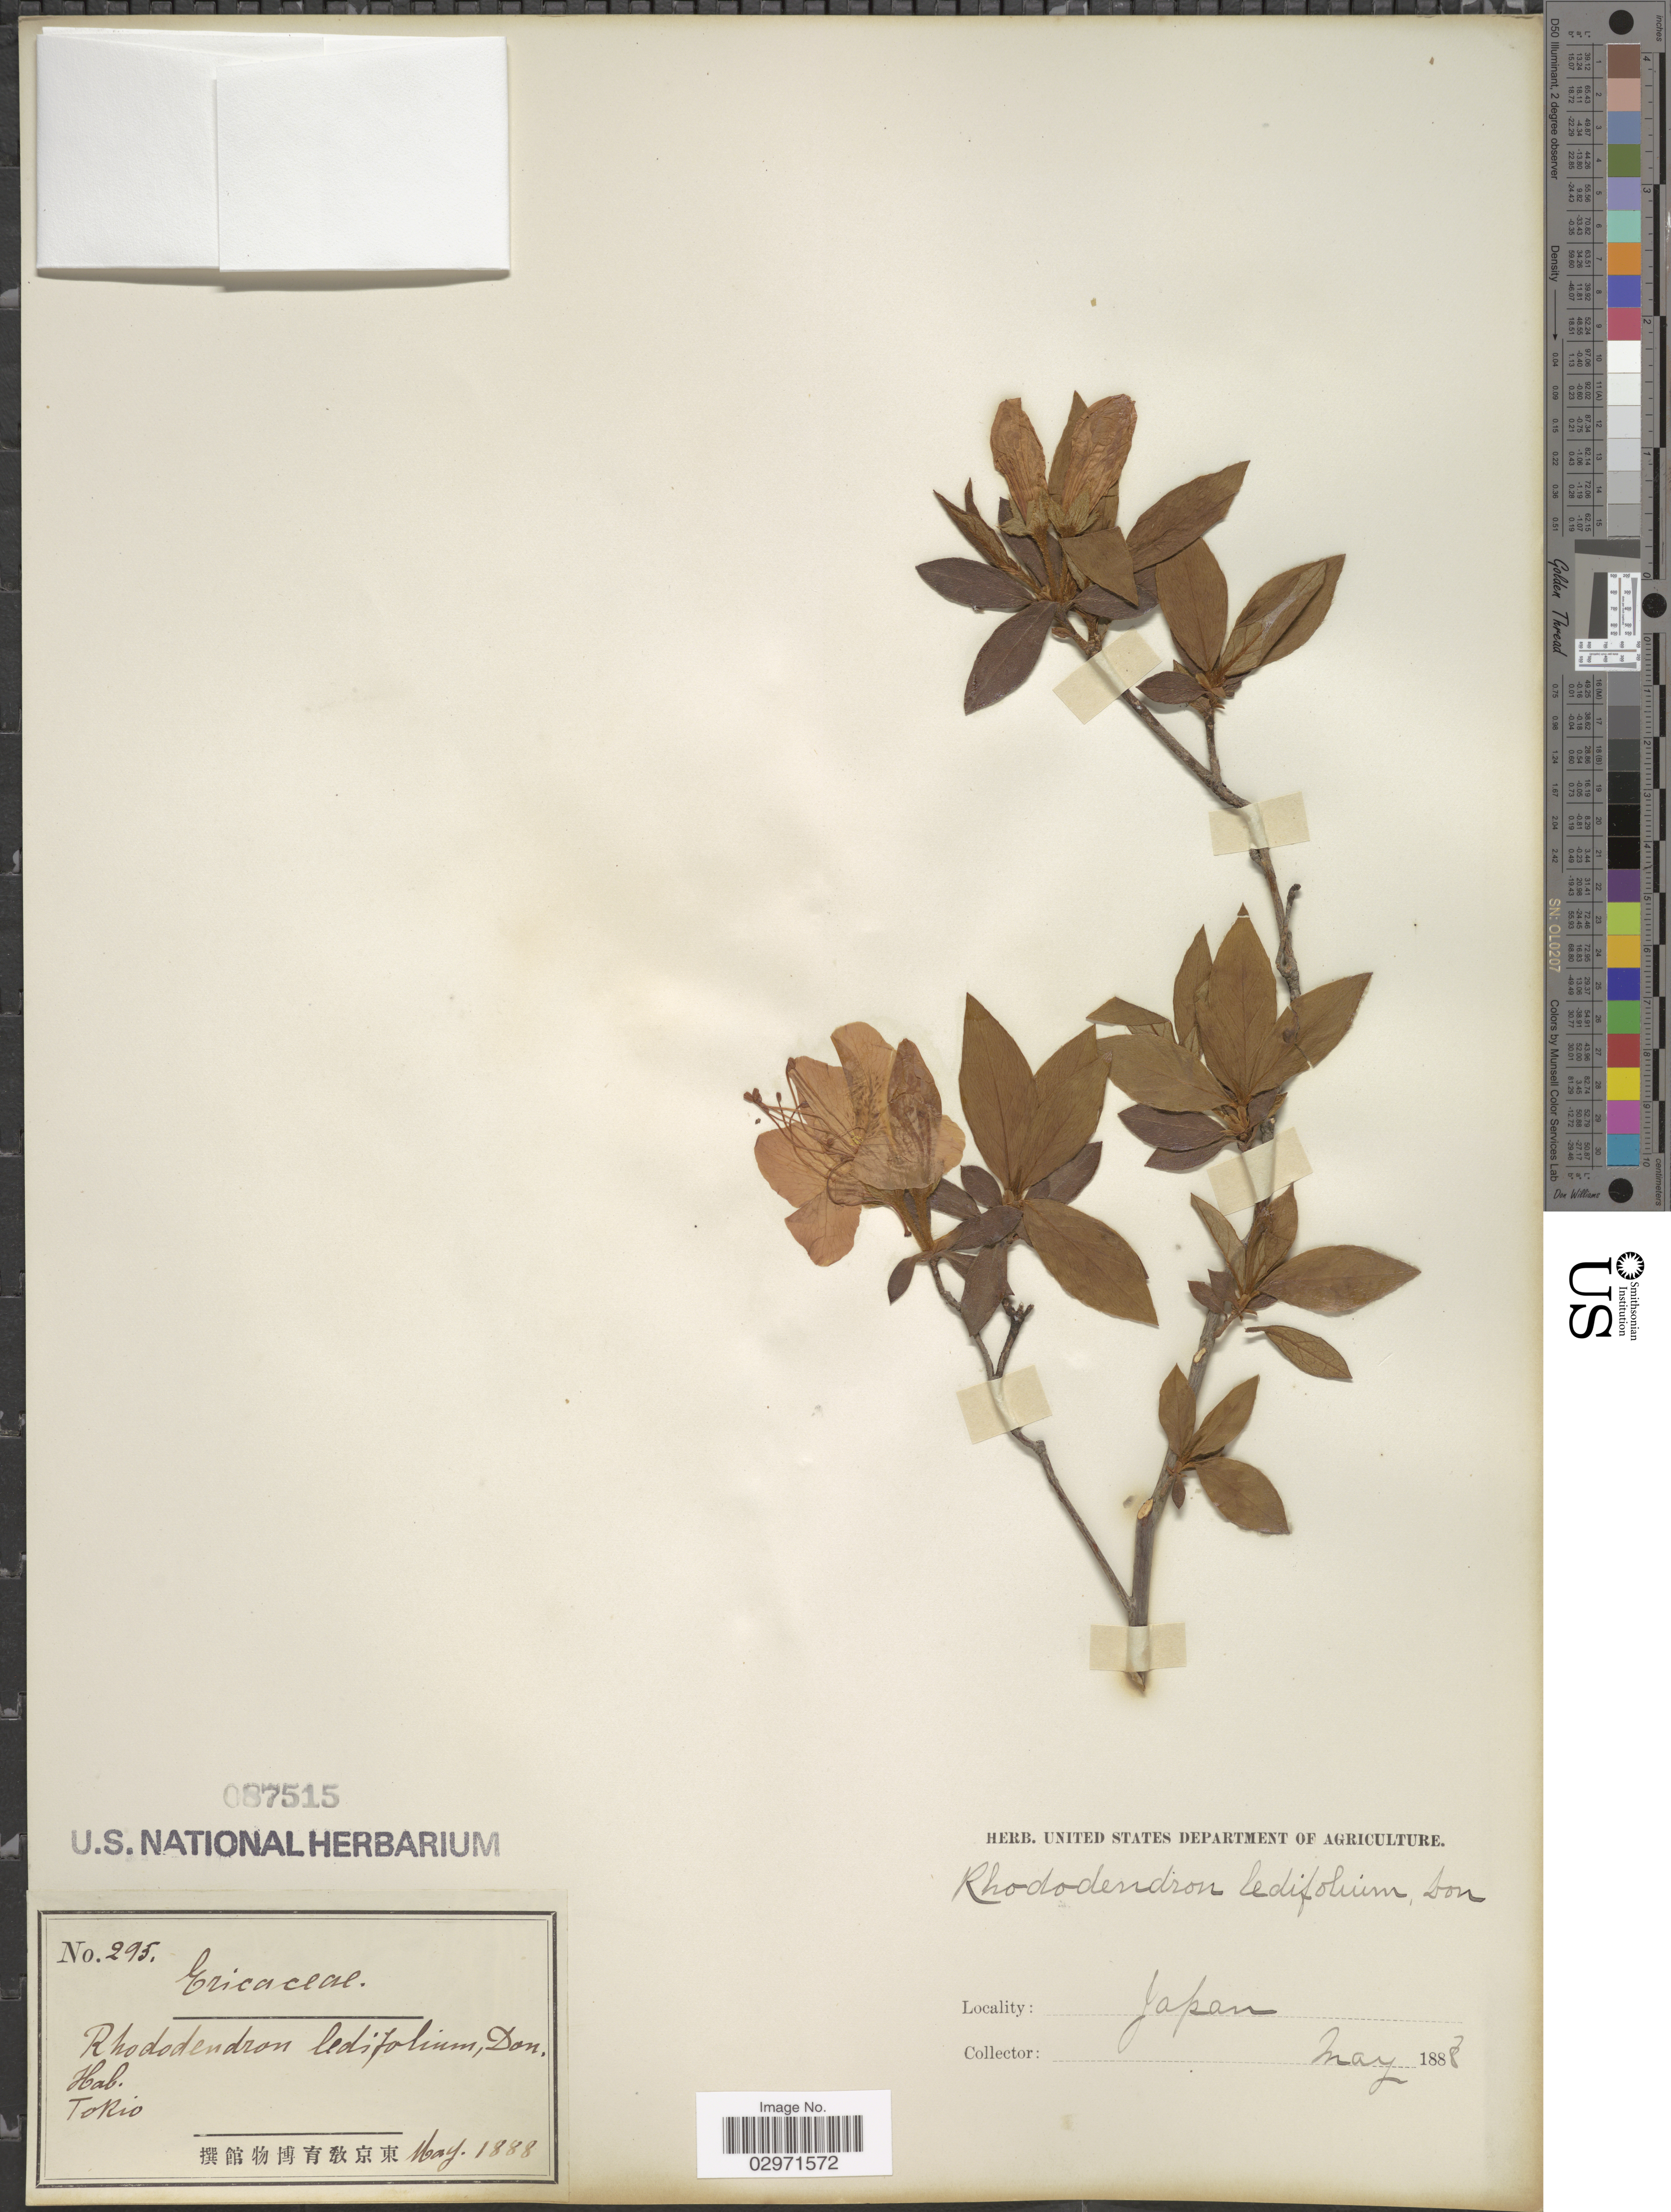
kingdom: Plantae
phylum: Tracheophyta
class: Magnoliopsida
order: Ericales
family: Ericaceae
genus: Rhododendron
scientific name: Rhododendron ledifolium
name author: G. Don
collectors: ex herb. U. S. Department of Agriculture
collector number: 295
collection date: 1888-05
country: Japan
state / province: Tokyo, Federal City of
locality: Tokyo.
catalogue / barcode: US 87515